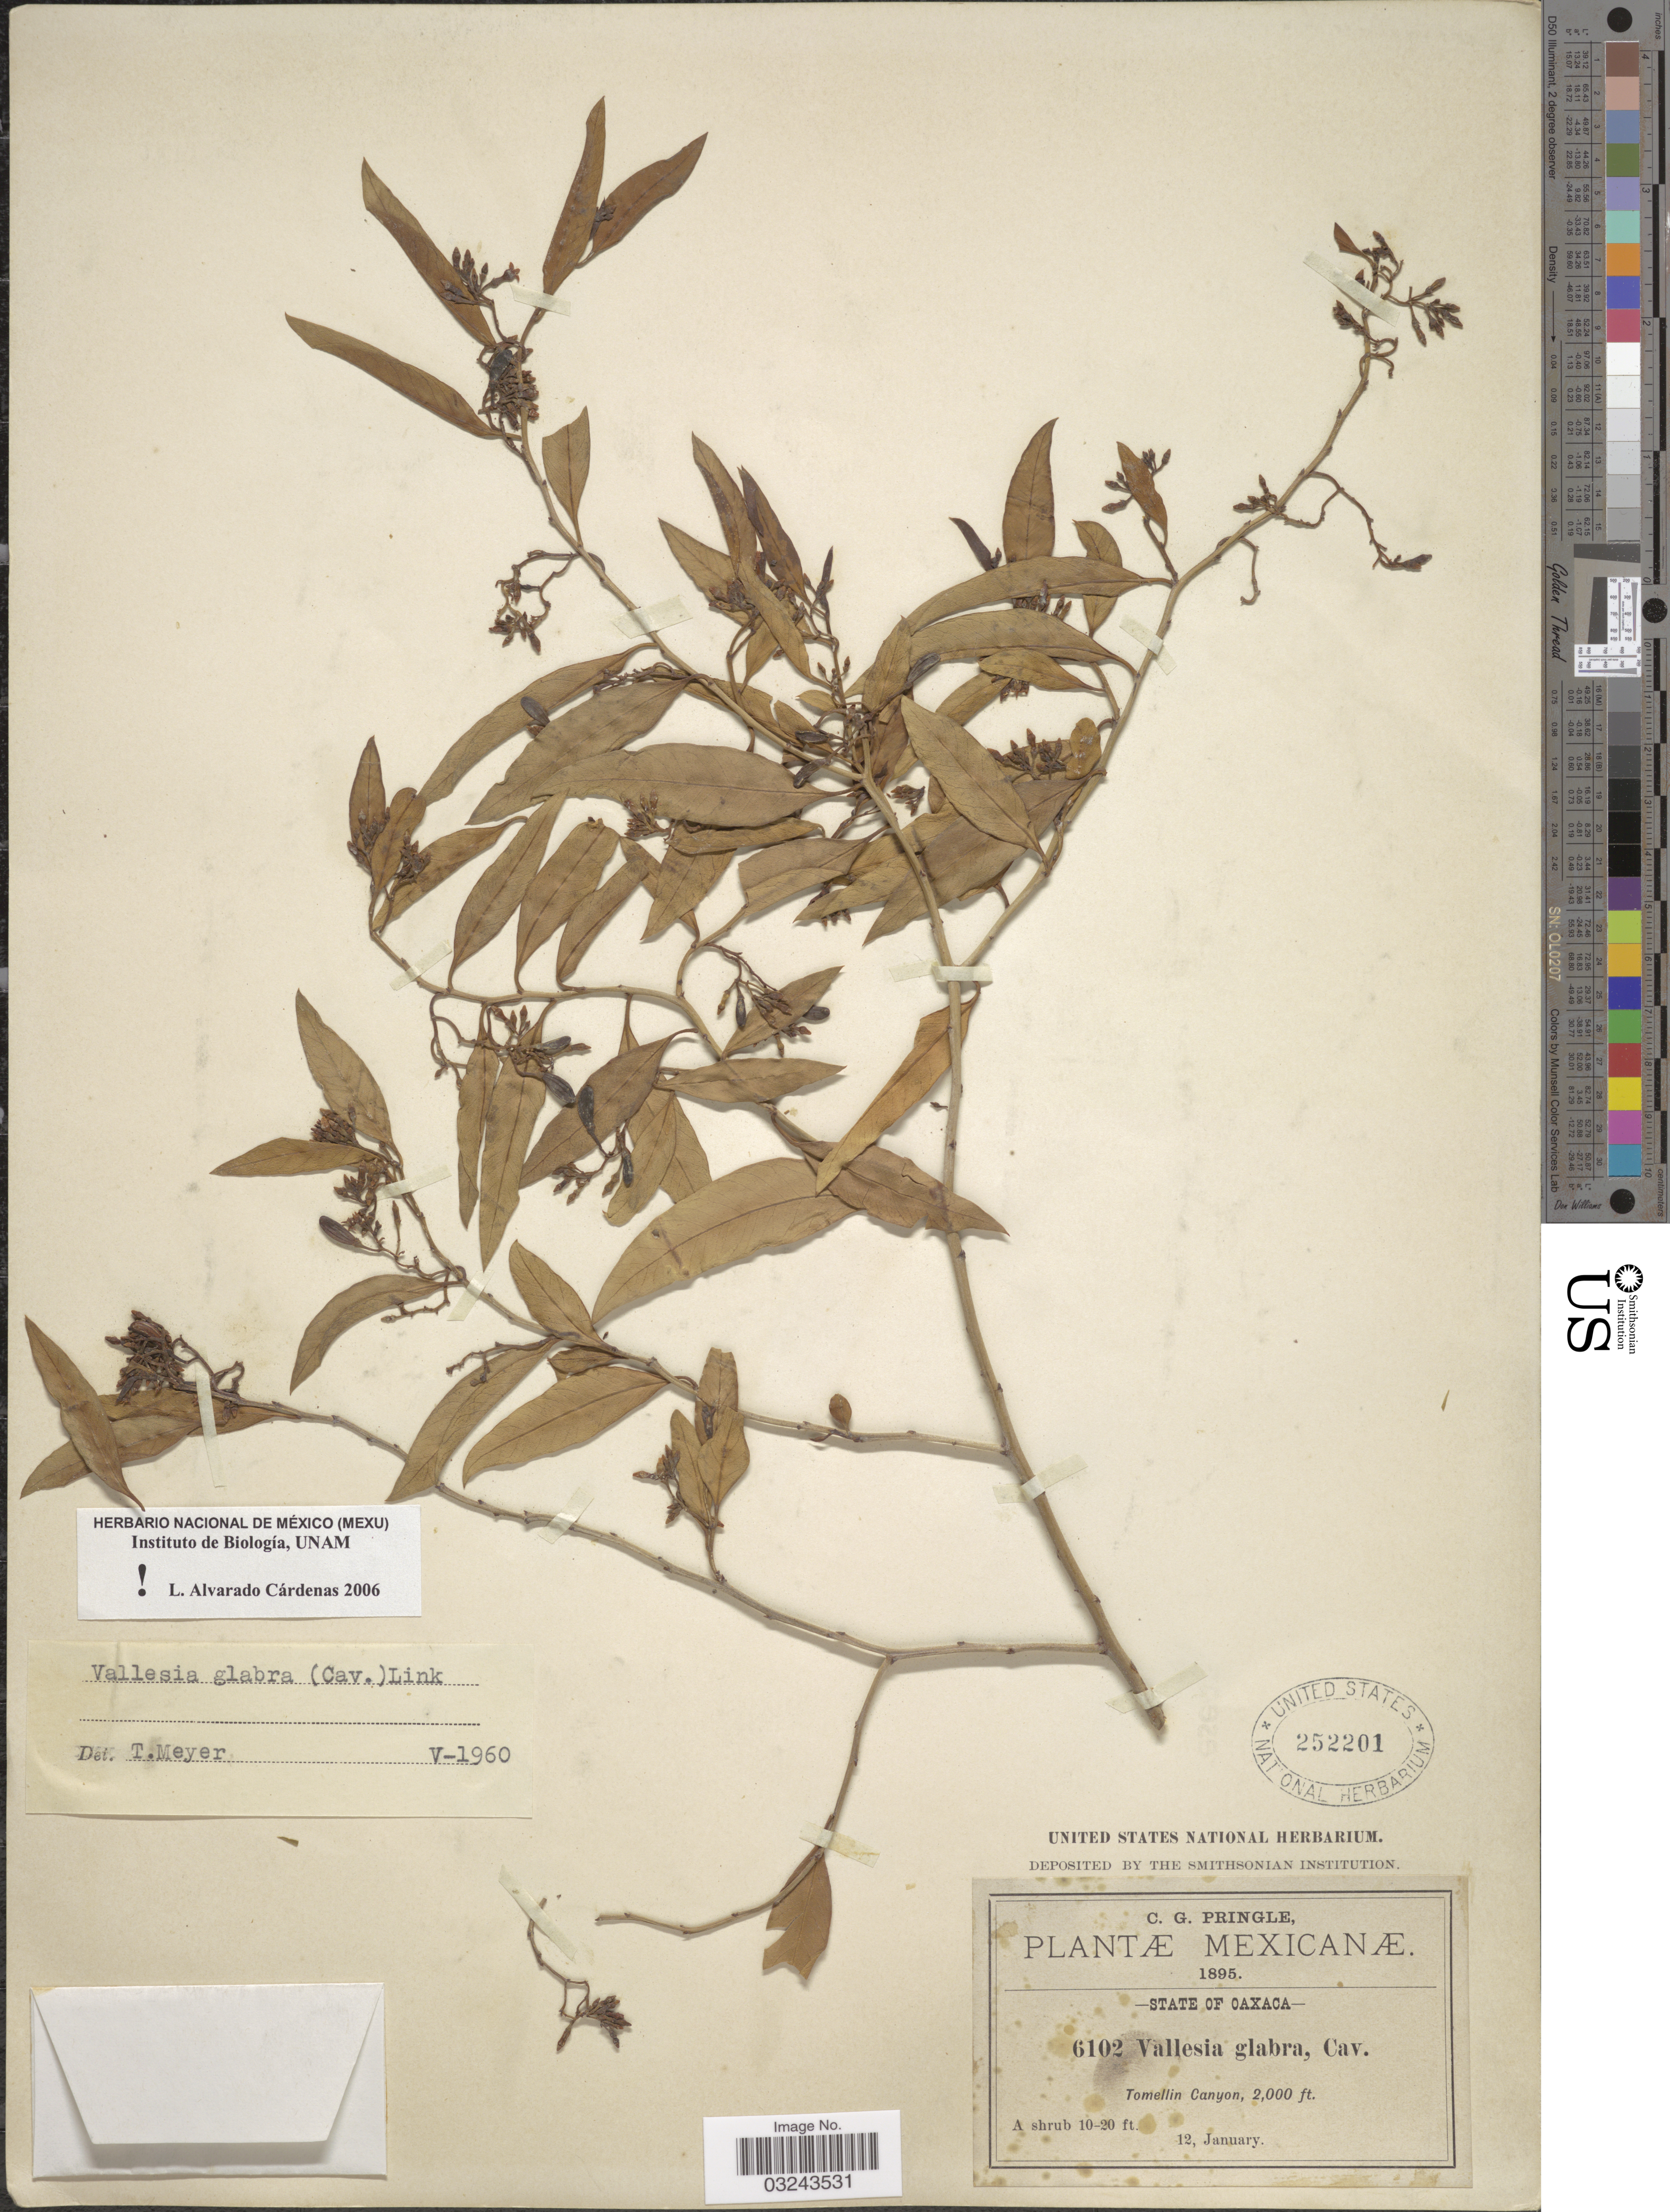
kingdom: Plantae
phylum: Tracheophyta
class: Magnoliopsida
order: Gentianales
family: Apocynaceae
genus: Vallesia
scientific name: Vallesia glabra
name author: (Cav.) Link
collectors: C. G. Pringle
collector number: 6102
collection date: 1895-01-12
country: Mexico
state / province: Oaxaca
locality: Tomellin Canyon.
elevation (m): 610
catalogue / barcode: US 252201